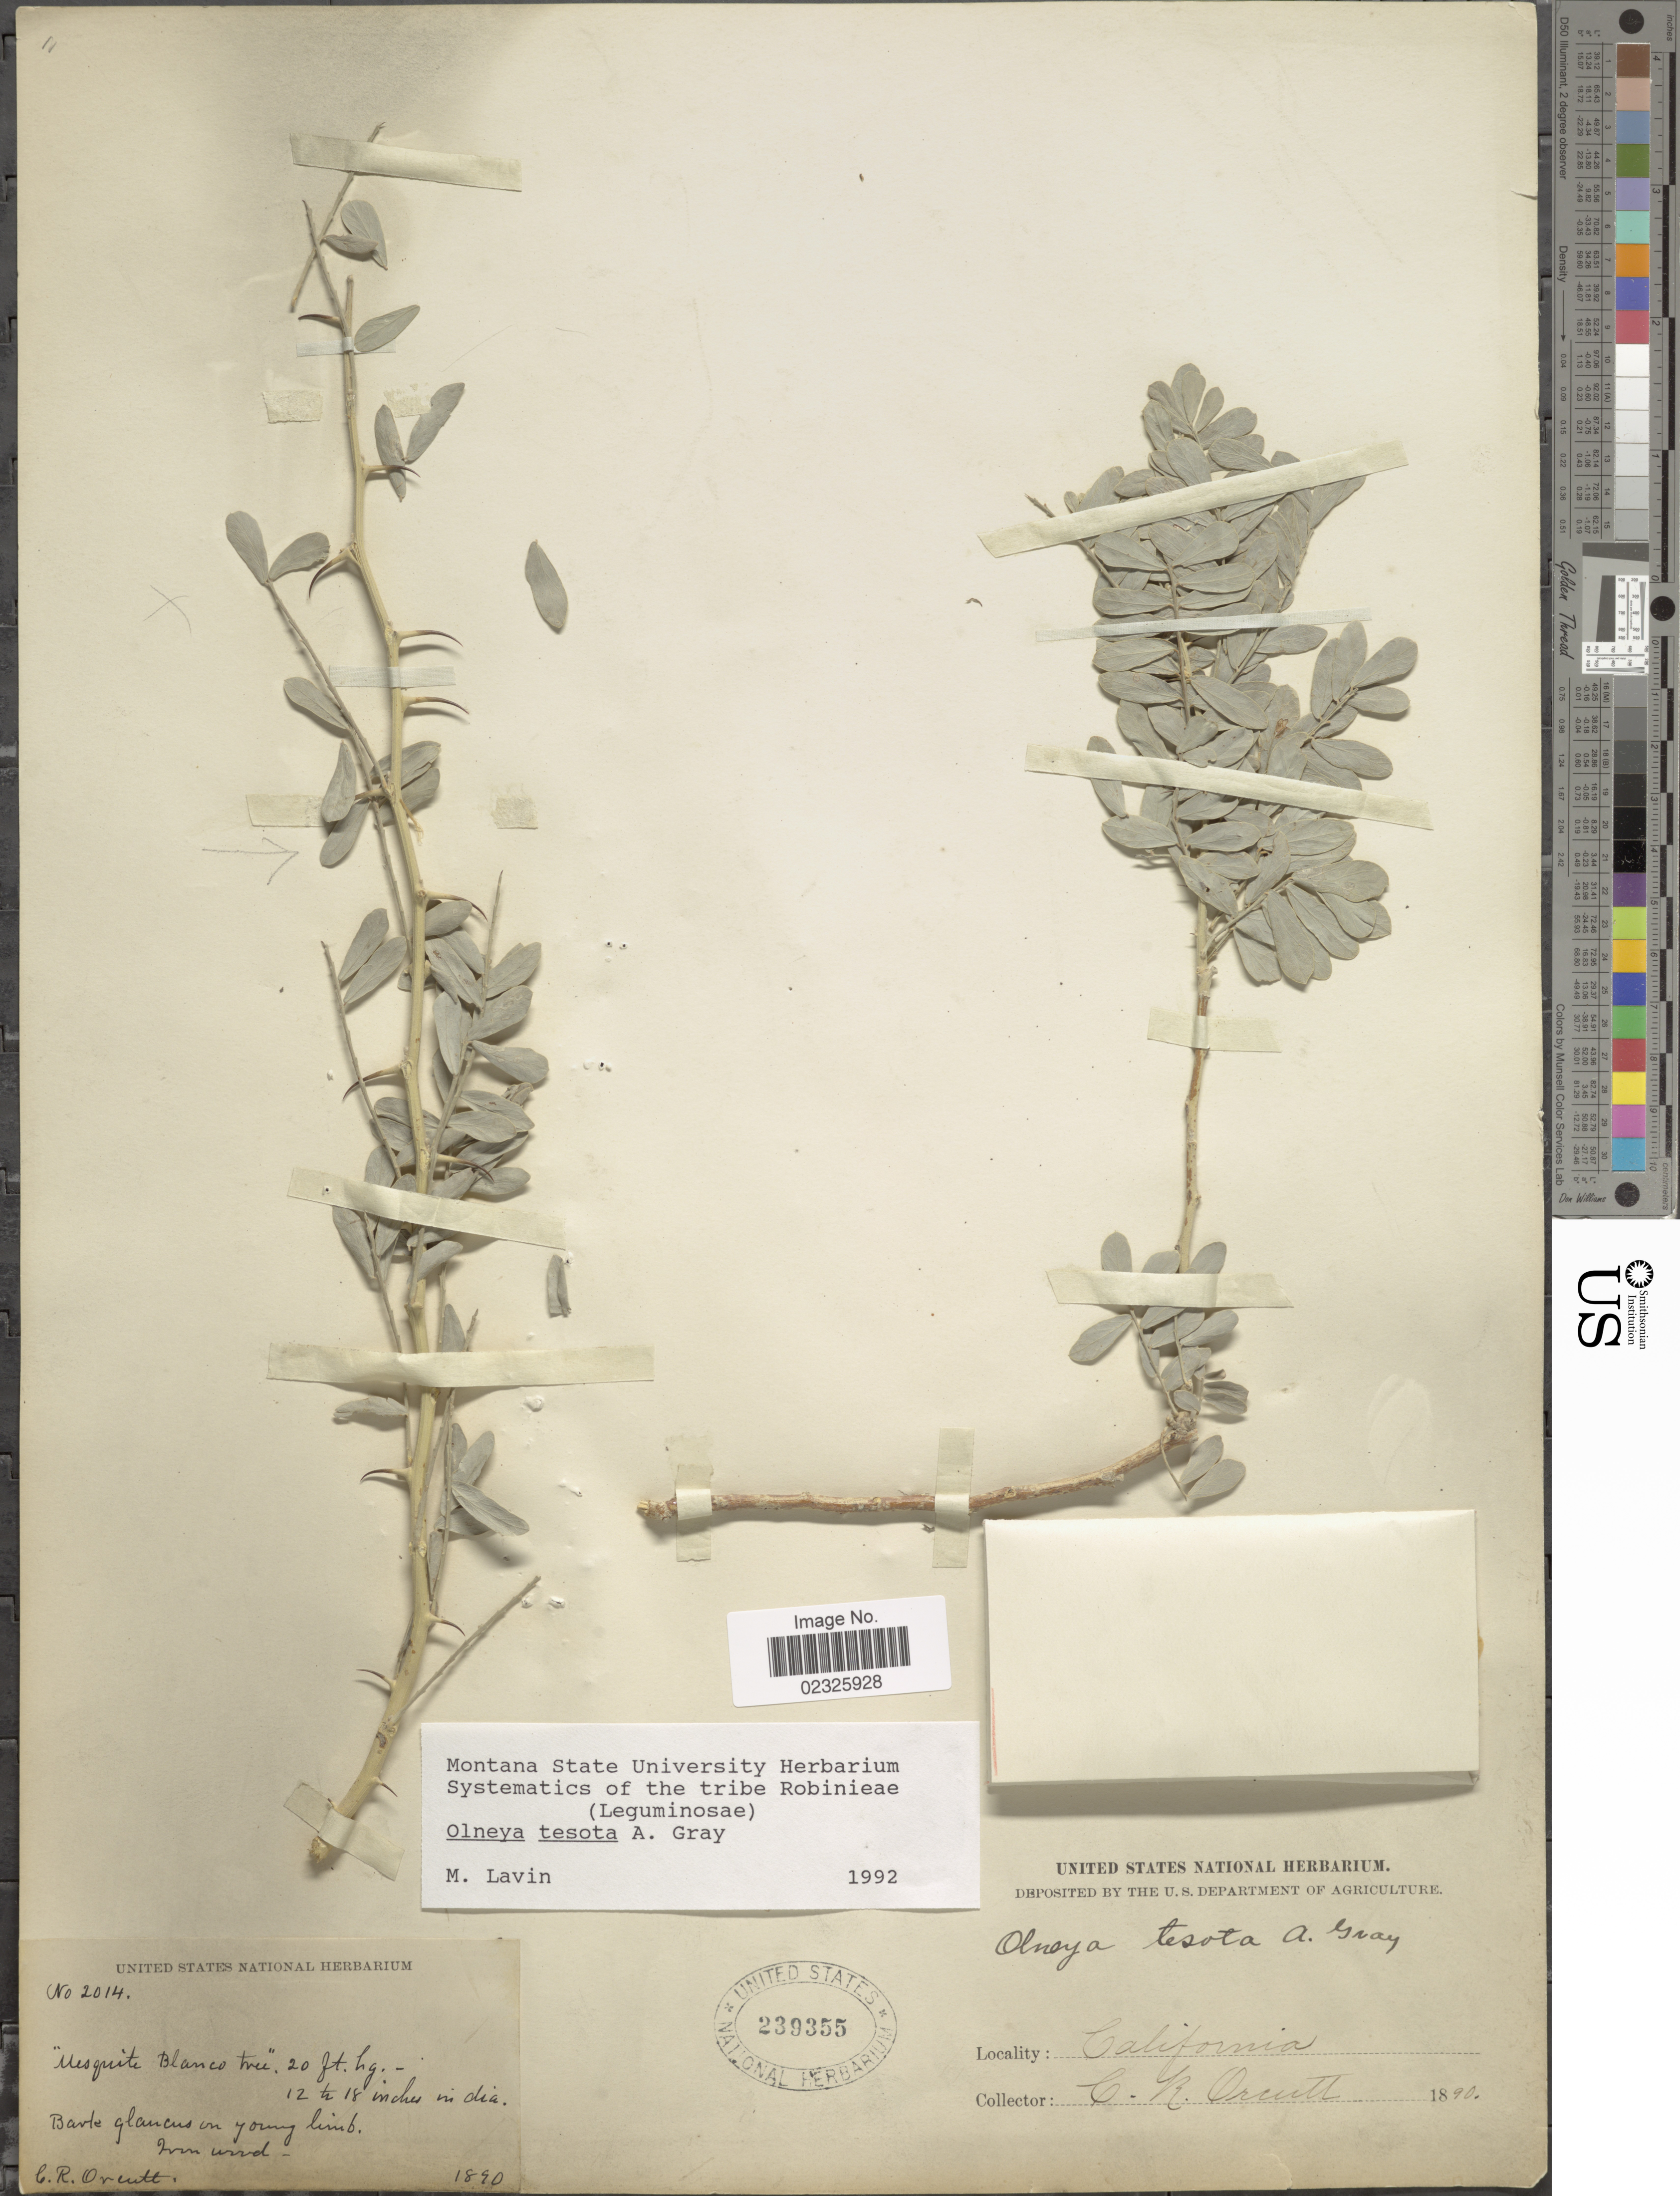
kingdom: Plantae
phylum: Tracheophyta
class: Magnoliopsida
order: Fabales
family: Fabaceae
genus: Olneya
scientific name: Olneya tesota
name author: A. Gray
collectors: C. R. Orcutt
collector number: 2014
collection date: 1890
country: United States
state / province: California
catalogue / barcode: US 239355